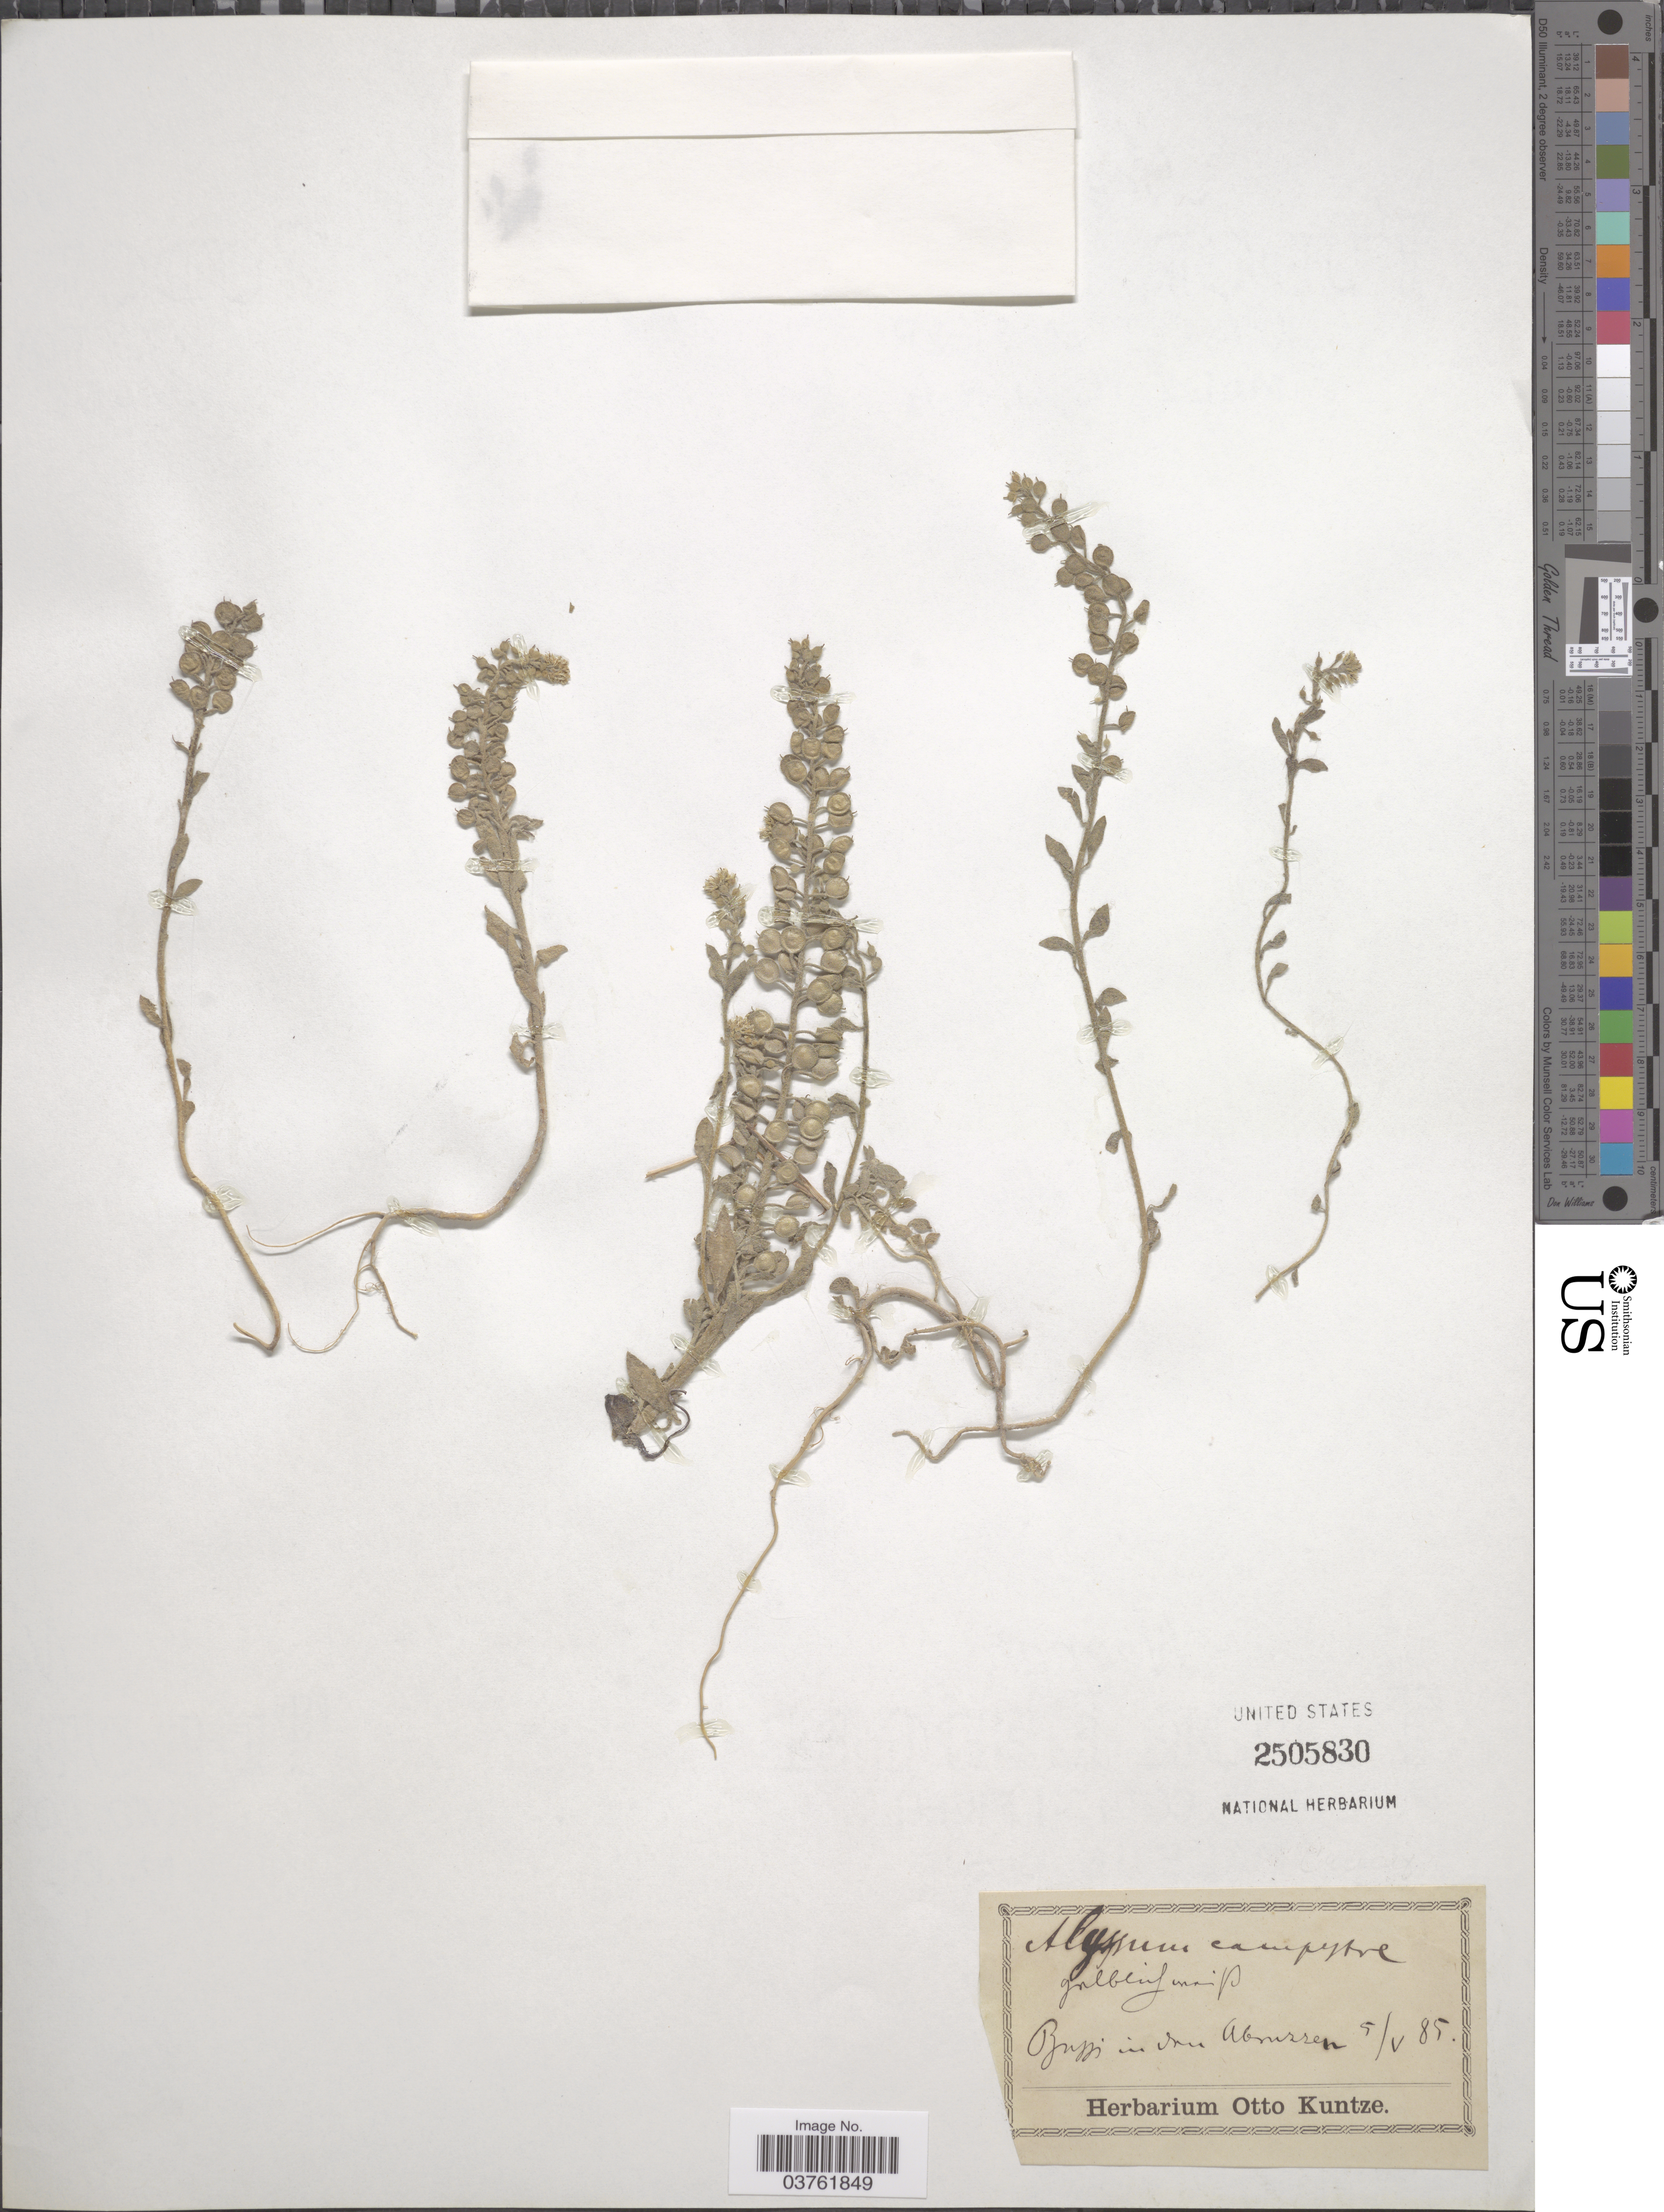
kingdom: Plantae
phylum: Tracheophyta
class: Magnoliopsida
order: Brassicales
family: Brassicaceae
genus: Alyssum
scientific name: Alyssum campestre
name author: (L.) L.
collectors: ex Herb. O. Kuntze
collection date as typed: Transcribed d/m/y: 5/5/85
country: Italy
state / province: Abruzzo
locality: Buffs in vnu Abruzzen. [interpreted]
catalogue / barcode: US 2505830